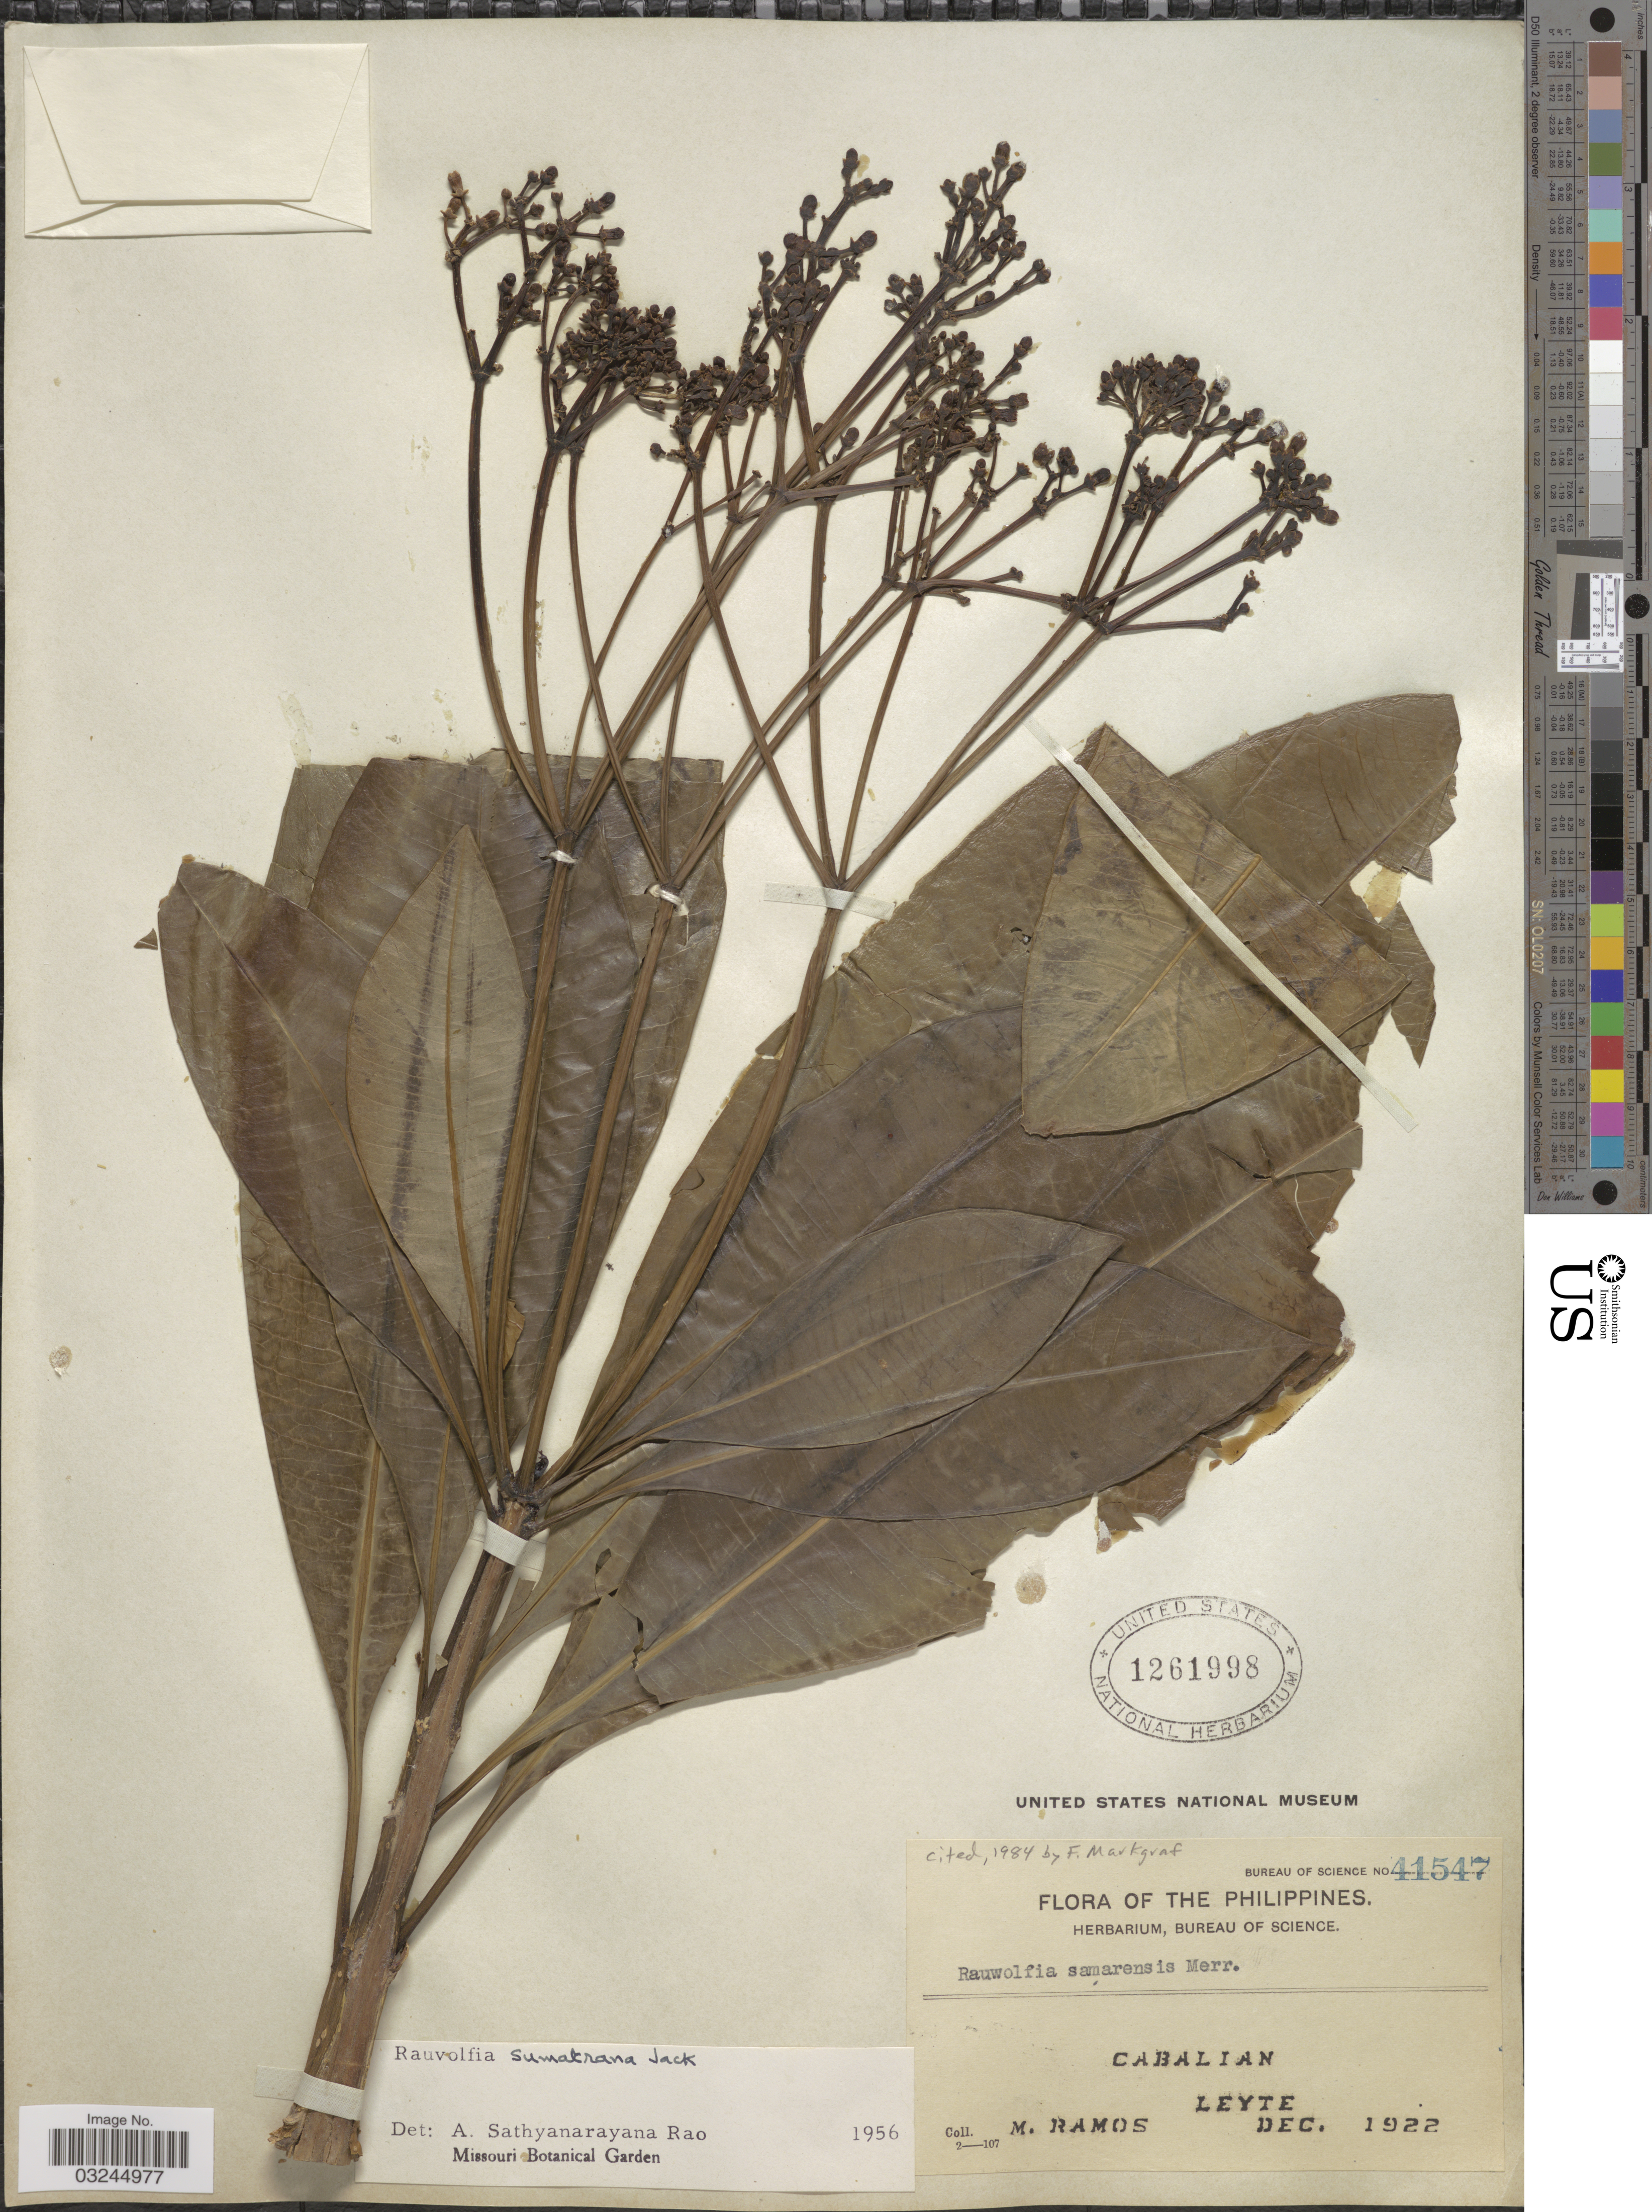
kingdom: Plantae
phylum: Tracheophyta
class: Magnoliopsida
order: Gentianales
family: Apocynaceae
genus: Rauvolfia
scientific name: Rauvolfia samarensis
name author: Merr.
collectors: M. Ramos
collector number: Bureau of Science 41547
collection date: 1922-12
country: Philippines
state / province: Eastern Visayas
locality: Cabalian. Leyte.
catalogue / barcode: US 1261998